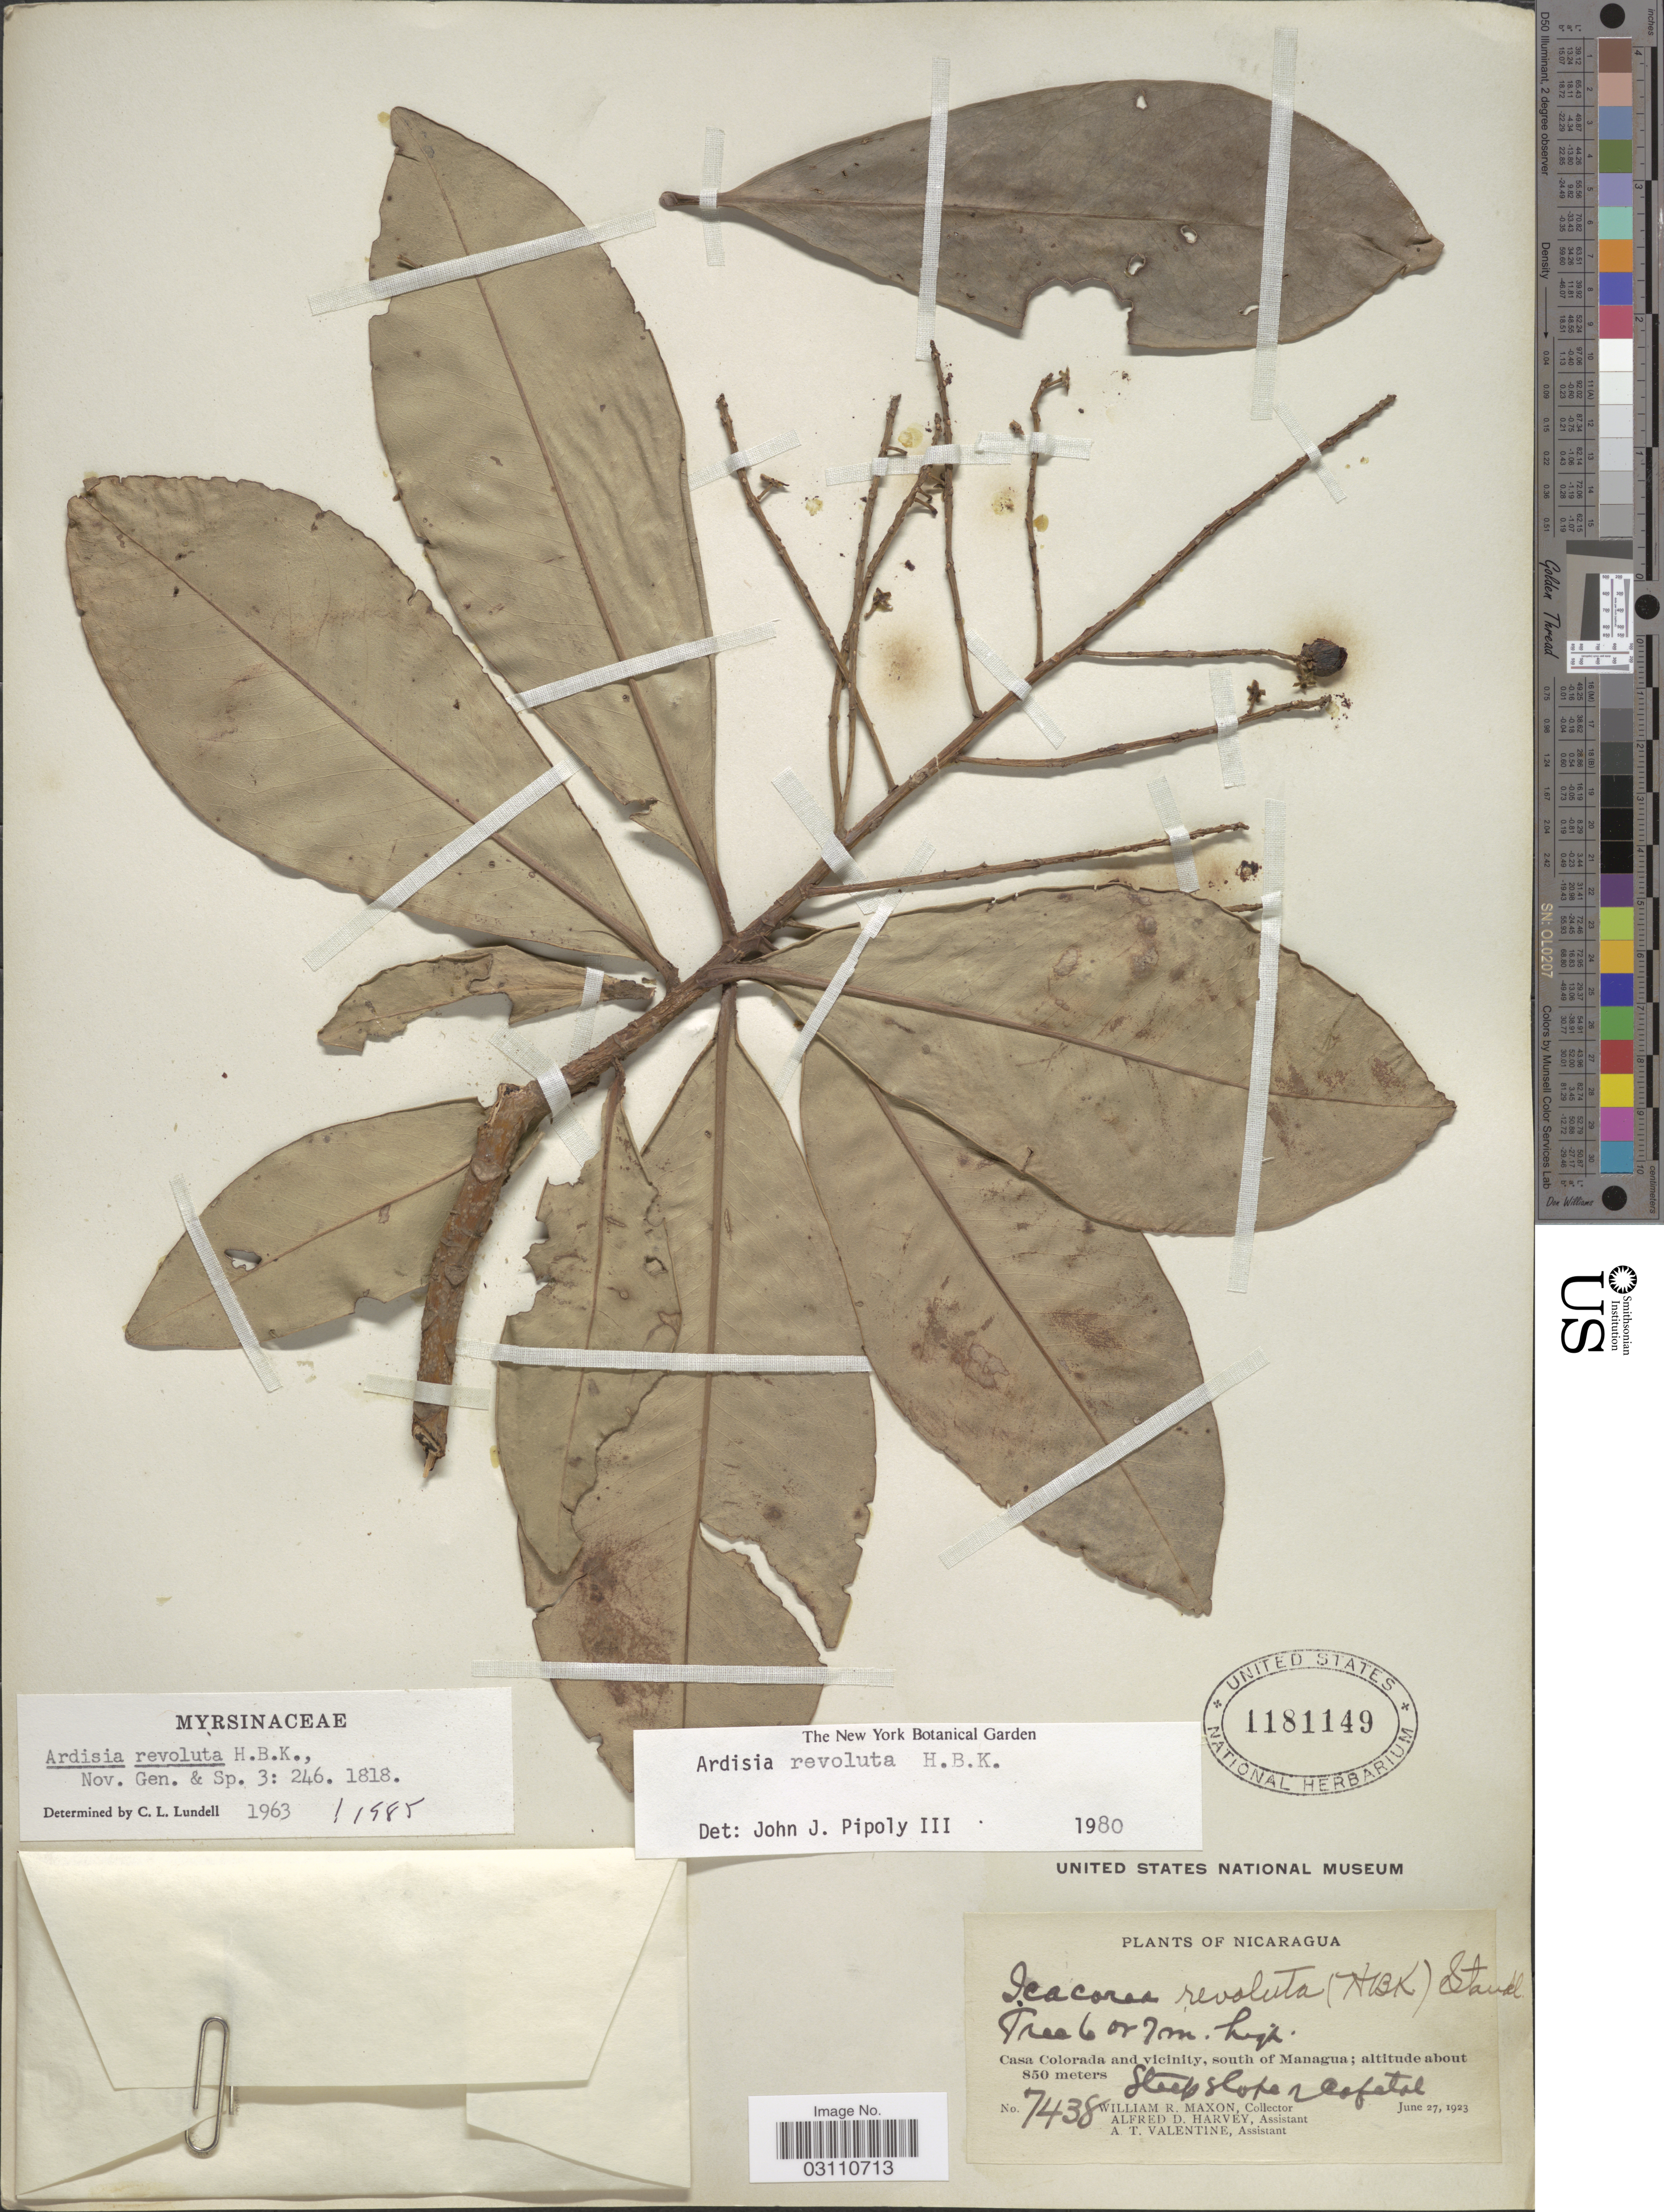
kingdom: Plantae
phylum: Tracheophyta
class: Magnoliopsida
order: Ericales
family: Primulaceae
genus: Ardisia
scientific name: Ardisia revoluta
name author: Kunth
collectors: W. R. Maxon, A. D. Harvey & A. Valentine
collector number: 7438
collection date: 1923-06-27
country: Nicaragua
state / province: Managua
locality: Casa Colorada and vicinity, south of Managua.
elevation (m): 850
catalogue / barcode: US 1181149